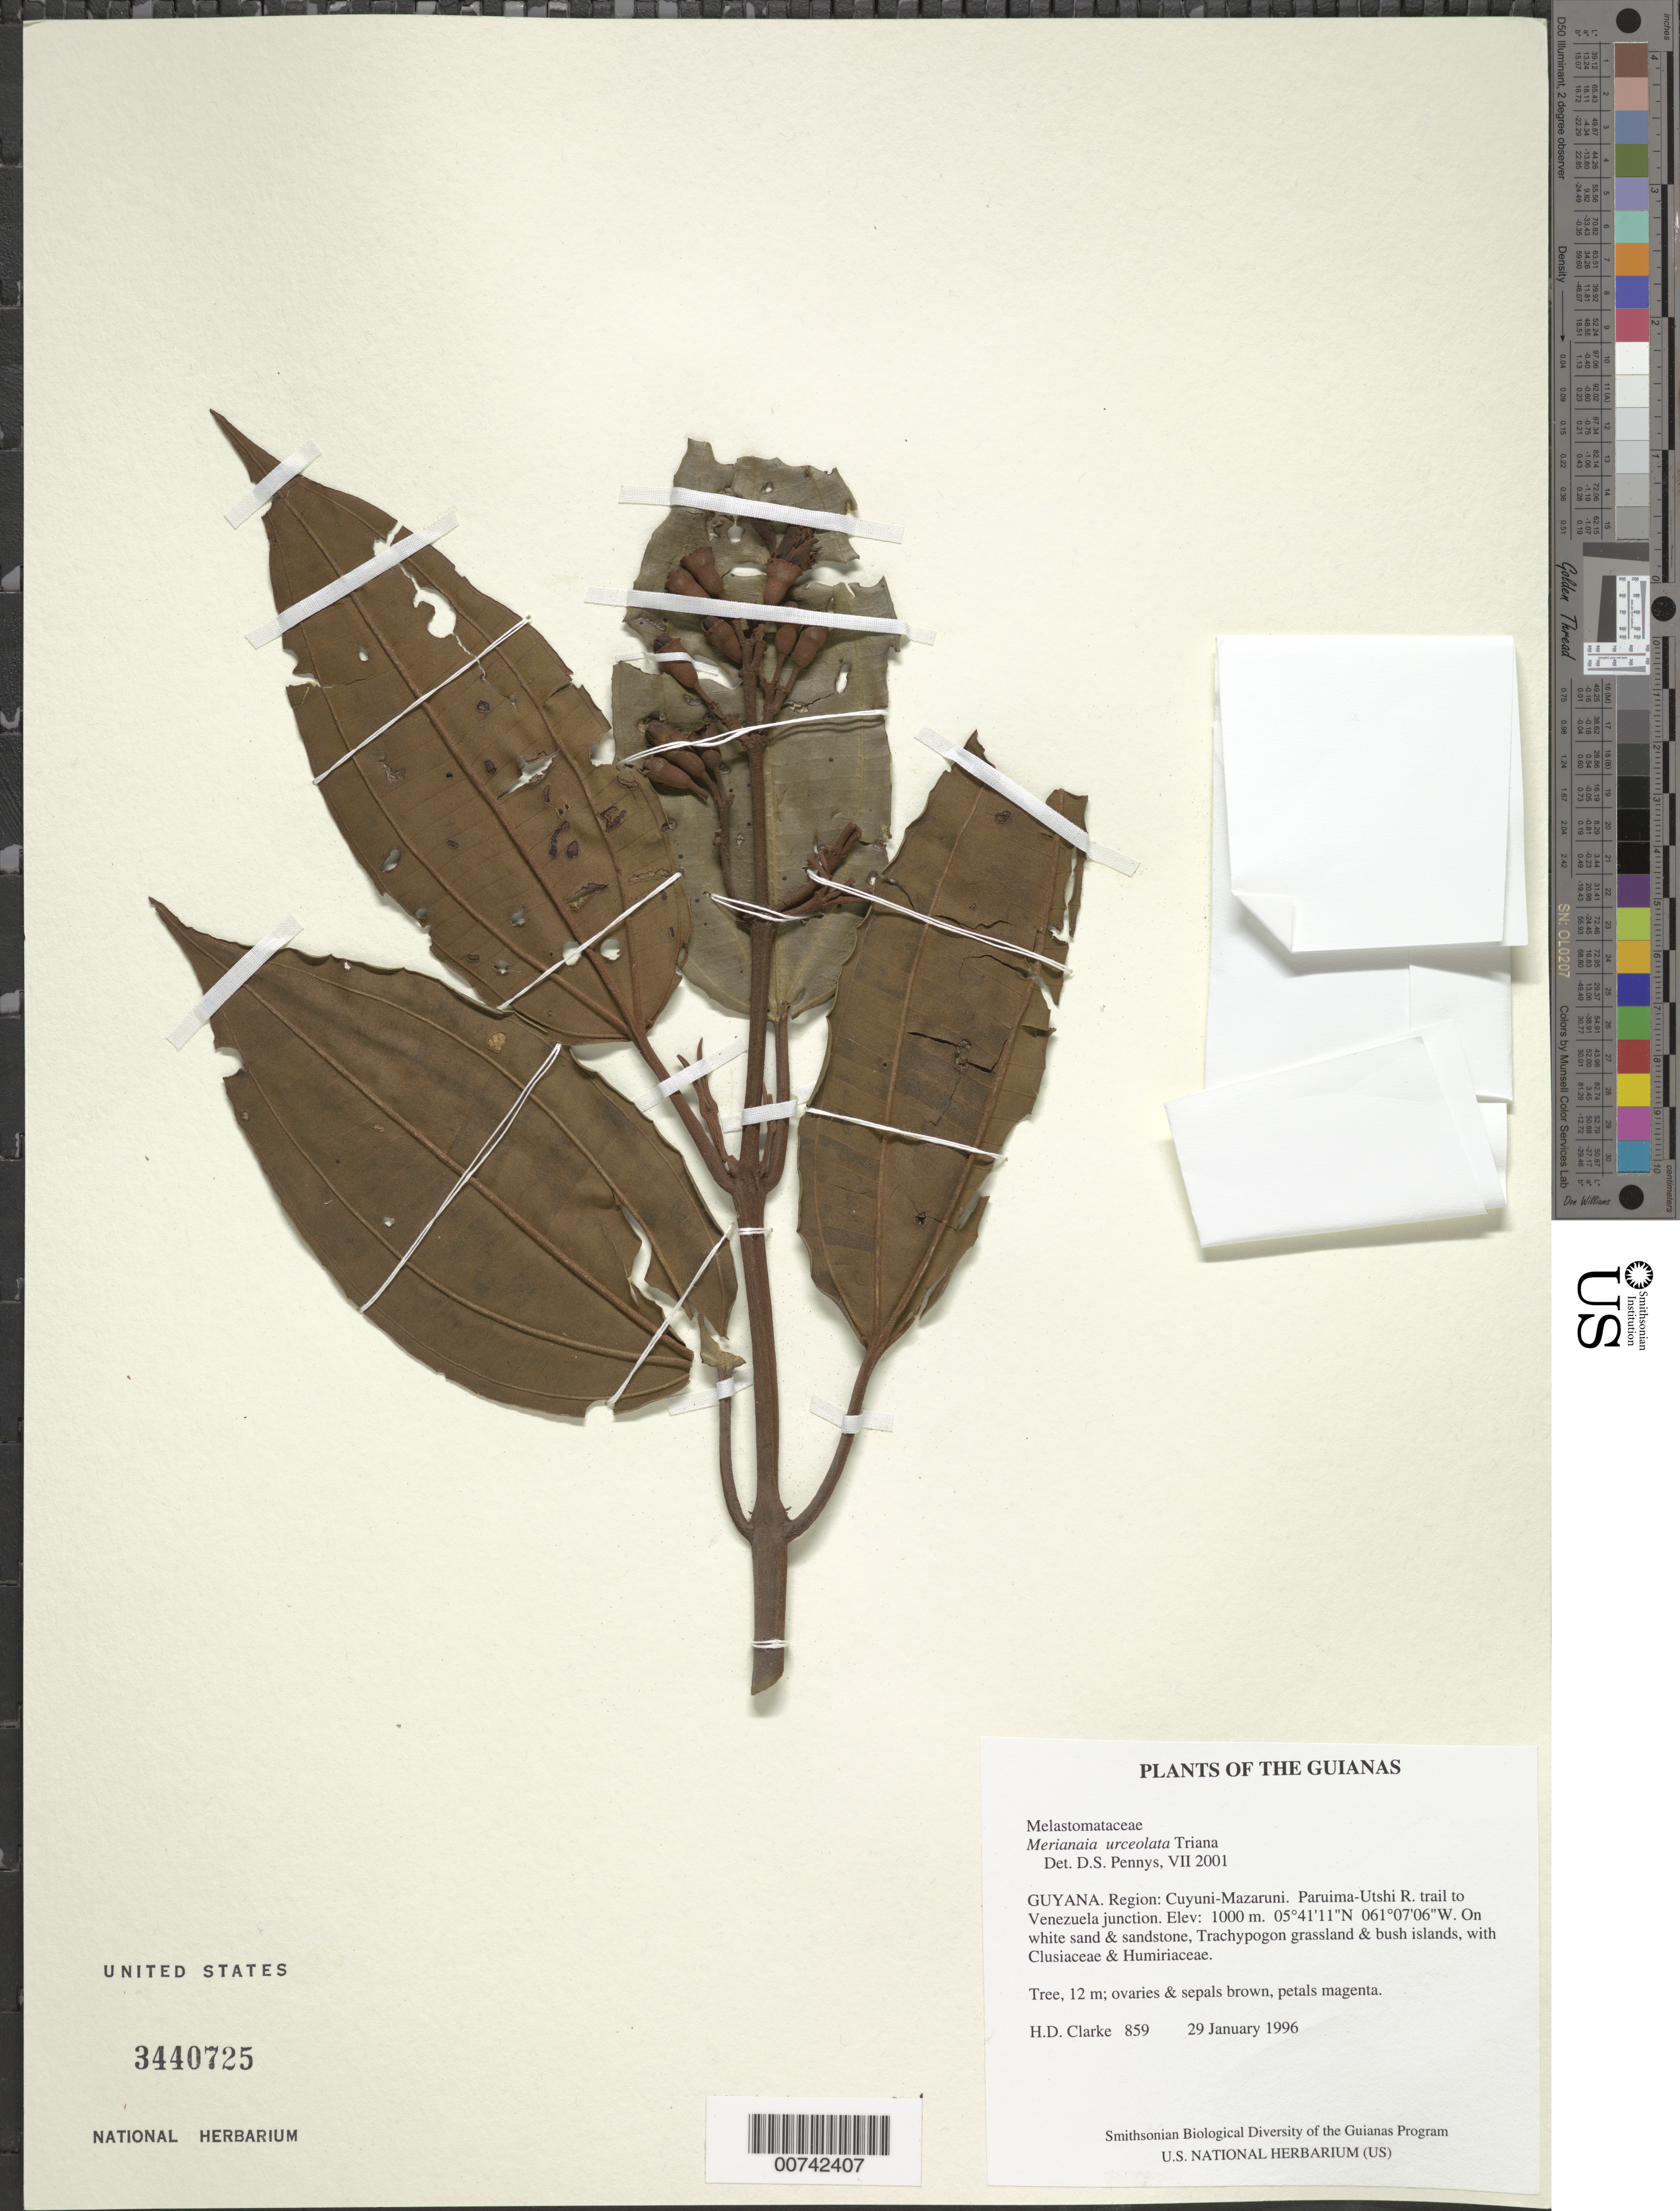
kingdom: Plantae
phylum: Tracheophyta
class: Magnoliopsida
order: Myrtales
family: Melastomataceae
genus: Meriania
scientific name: Meriania urceolata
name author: Triana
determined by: Penneys, D. S.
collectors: H. D. Clarke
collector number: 859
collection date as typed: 29 January 1996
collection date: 1996-01-29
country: Guyana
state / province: Cuyuni-Mazaruni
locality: Paruima-Utshi R. trail to Venezuela junction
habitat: On white sand & sandstone, Trachypogon grassland & bush islands, with Clusiaceae & Humiriaceae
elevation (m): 1000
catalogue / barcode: US 3440725